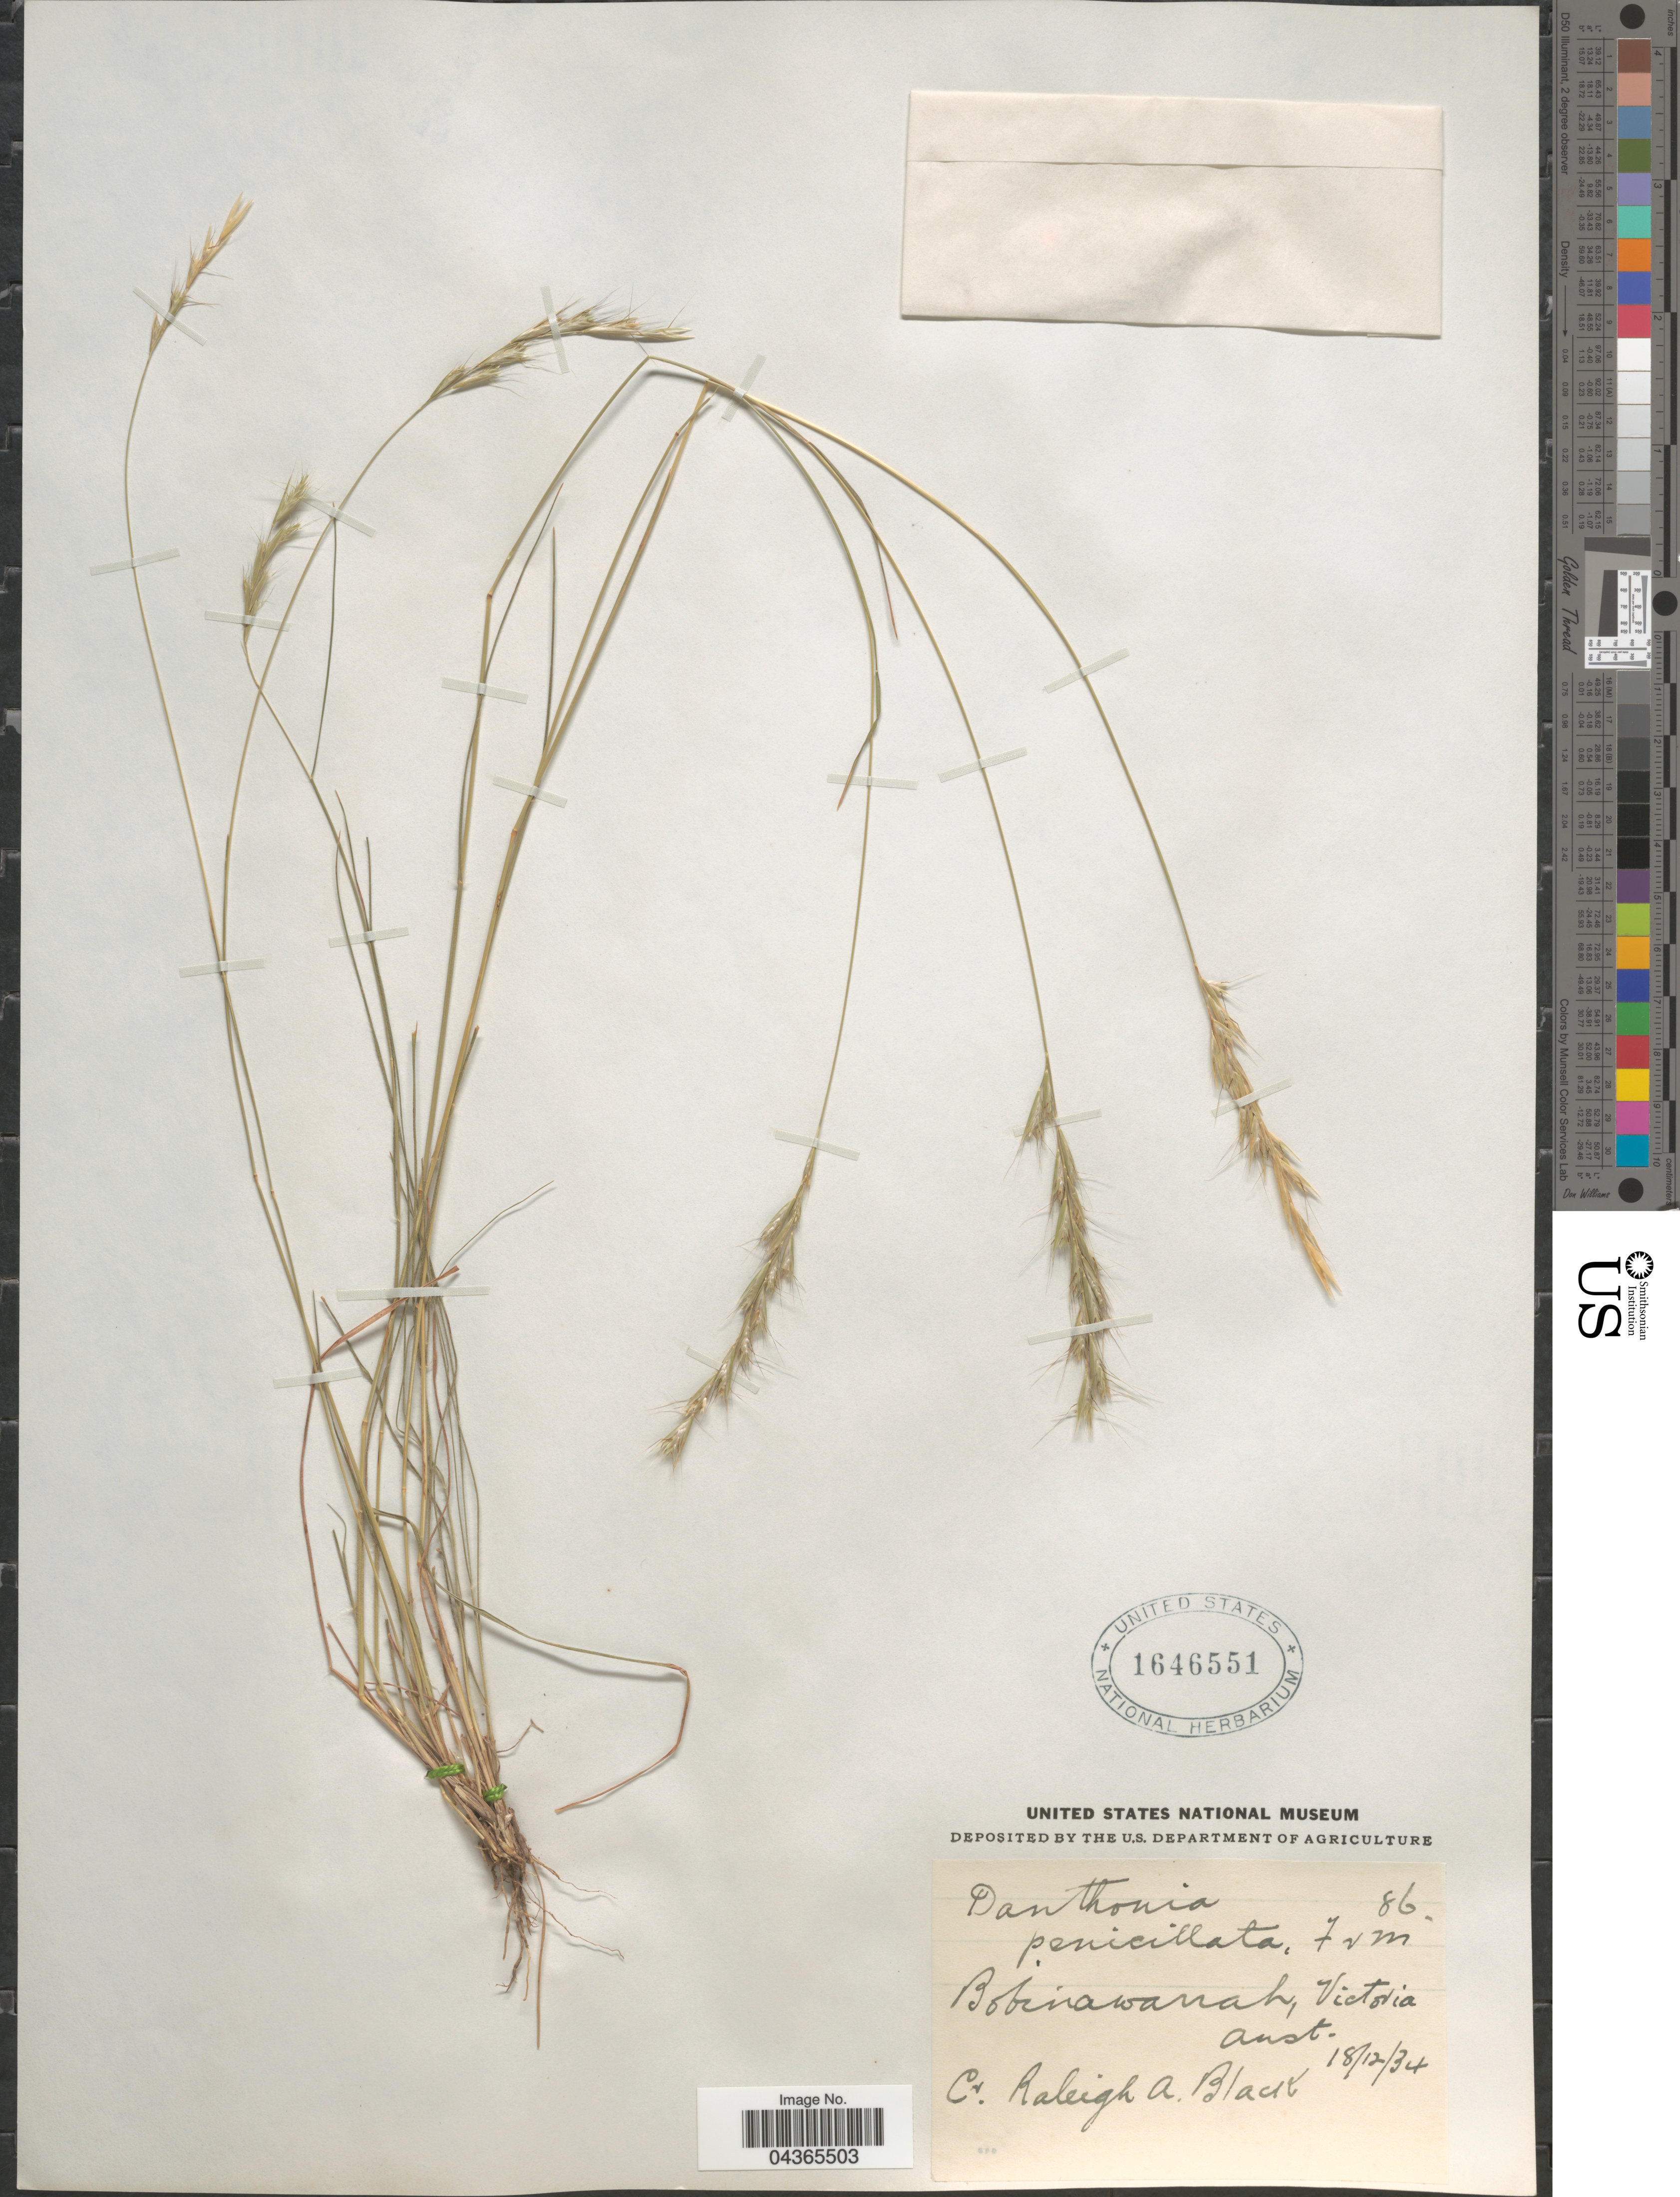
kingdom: Plantae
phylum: Tracheophyta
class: Liliopsida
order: Poales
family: Poaceae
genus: Rytidosperma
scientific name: Rytidosperma pallidum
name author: (R. Br.) A.M. Humphreys & H.P. Linder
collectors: R. A. Black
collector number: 86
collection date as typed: Transcribed d/m/y: 18/12/34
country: Australia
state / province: Victoria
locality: Bobinawarrah, Victoria.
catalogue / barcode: US 1646551